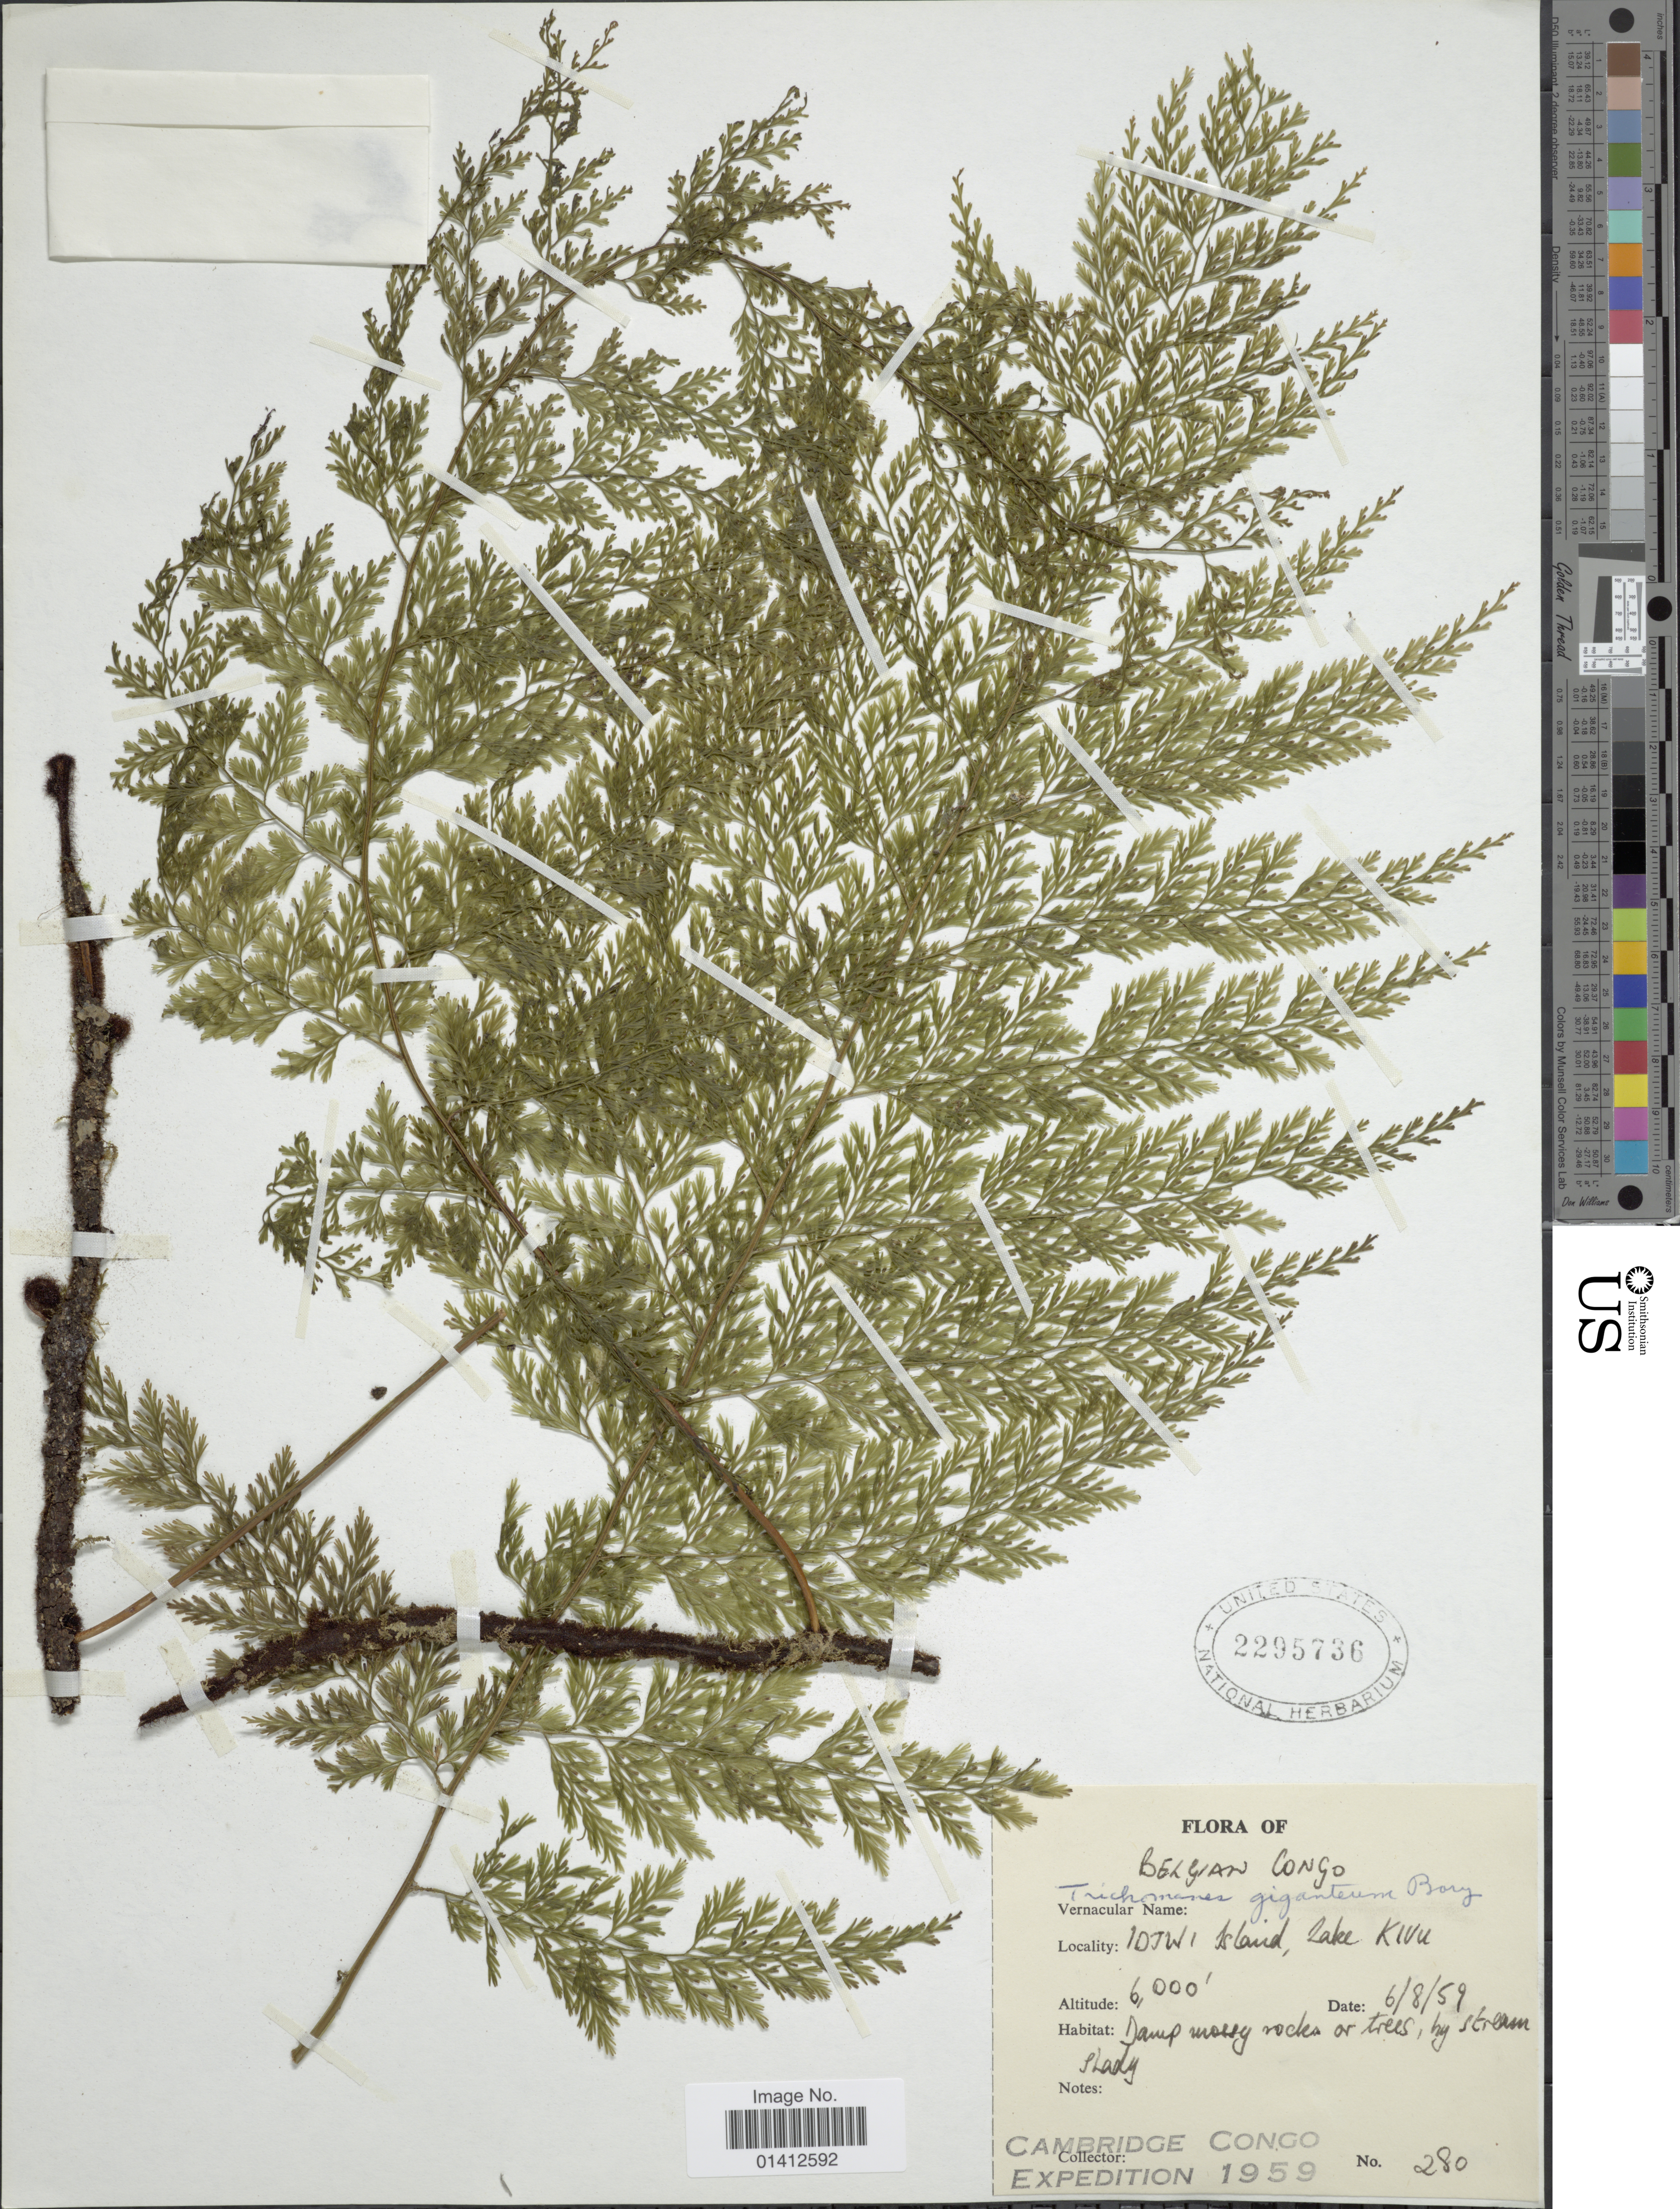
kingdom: Plantae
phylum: Tracheophyta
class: Polypodiopsida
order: Hymenophyllales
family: Hymenophyllaceae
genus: Vandenboschia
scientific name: Vandenboschia radicans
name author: (Sw.) Copel.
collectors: Cambridge Congo Expedition 1959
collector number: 280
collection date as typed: Transcribed d/m/y: 6/8/59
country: Congo, Democratic Republic of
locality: Belgian Congo, IDJWI Island, Lake Kivu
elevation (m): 1829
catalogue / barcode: US 2295736